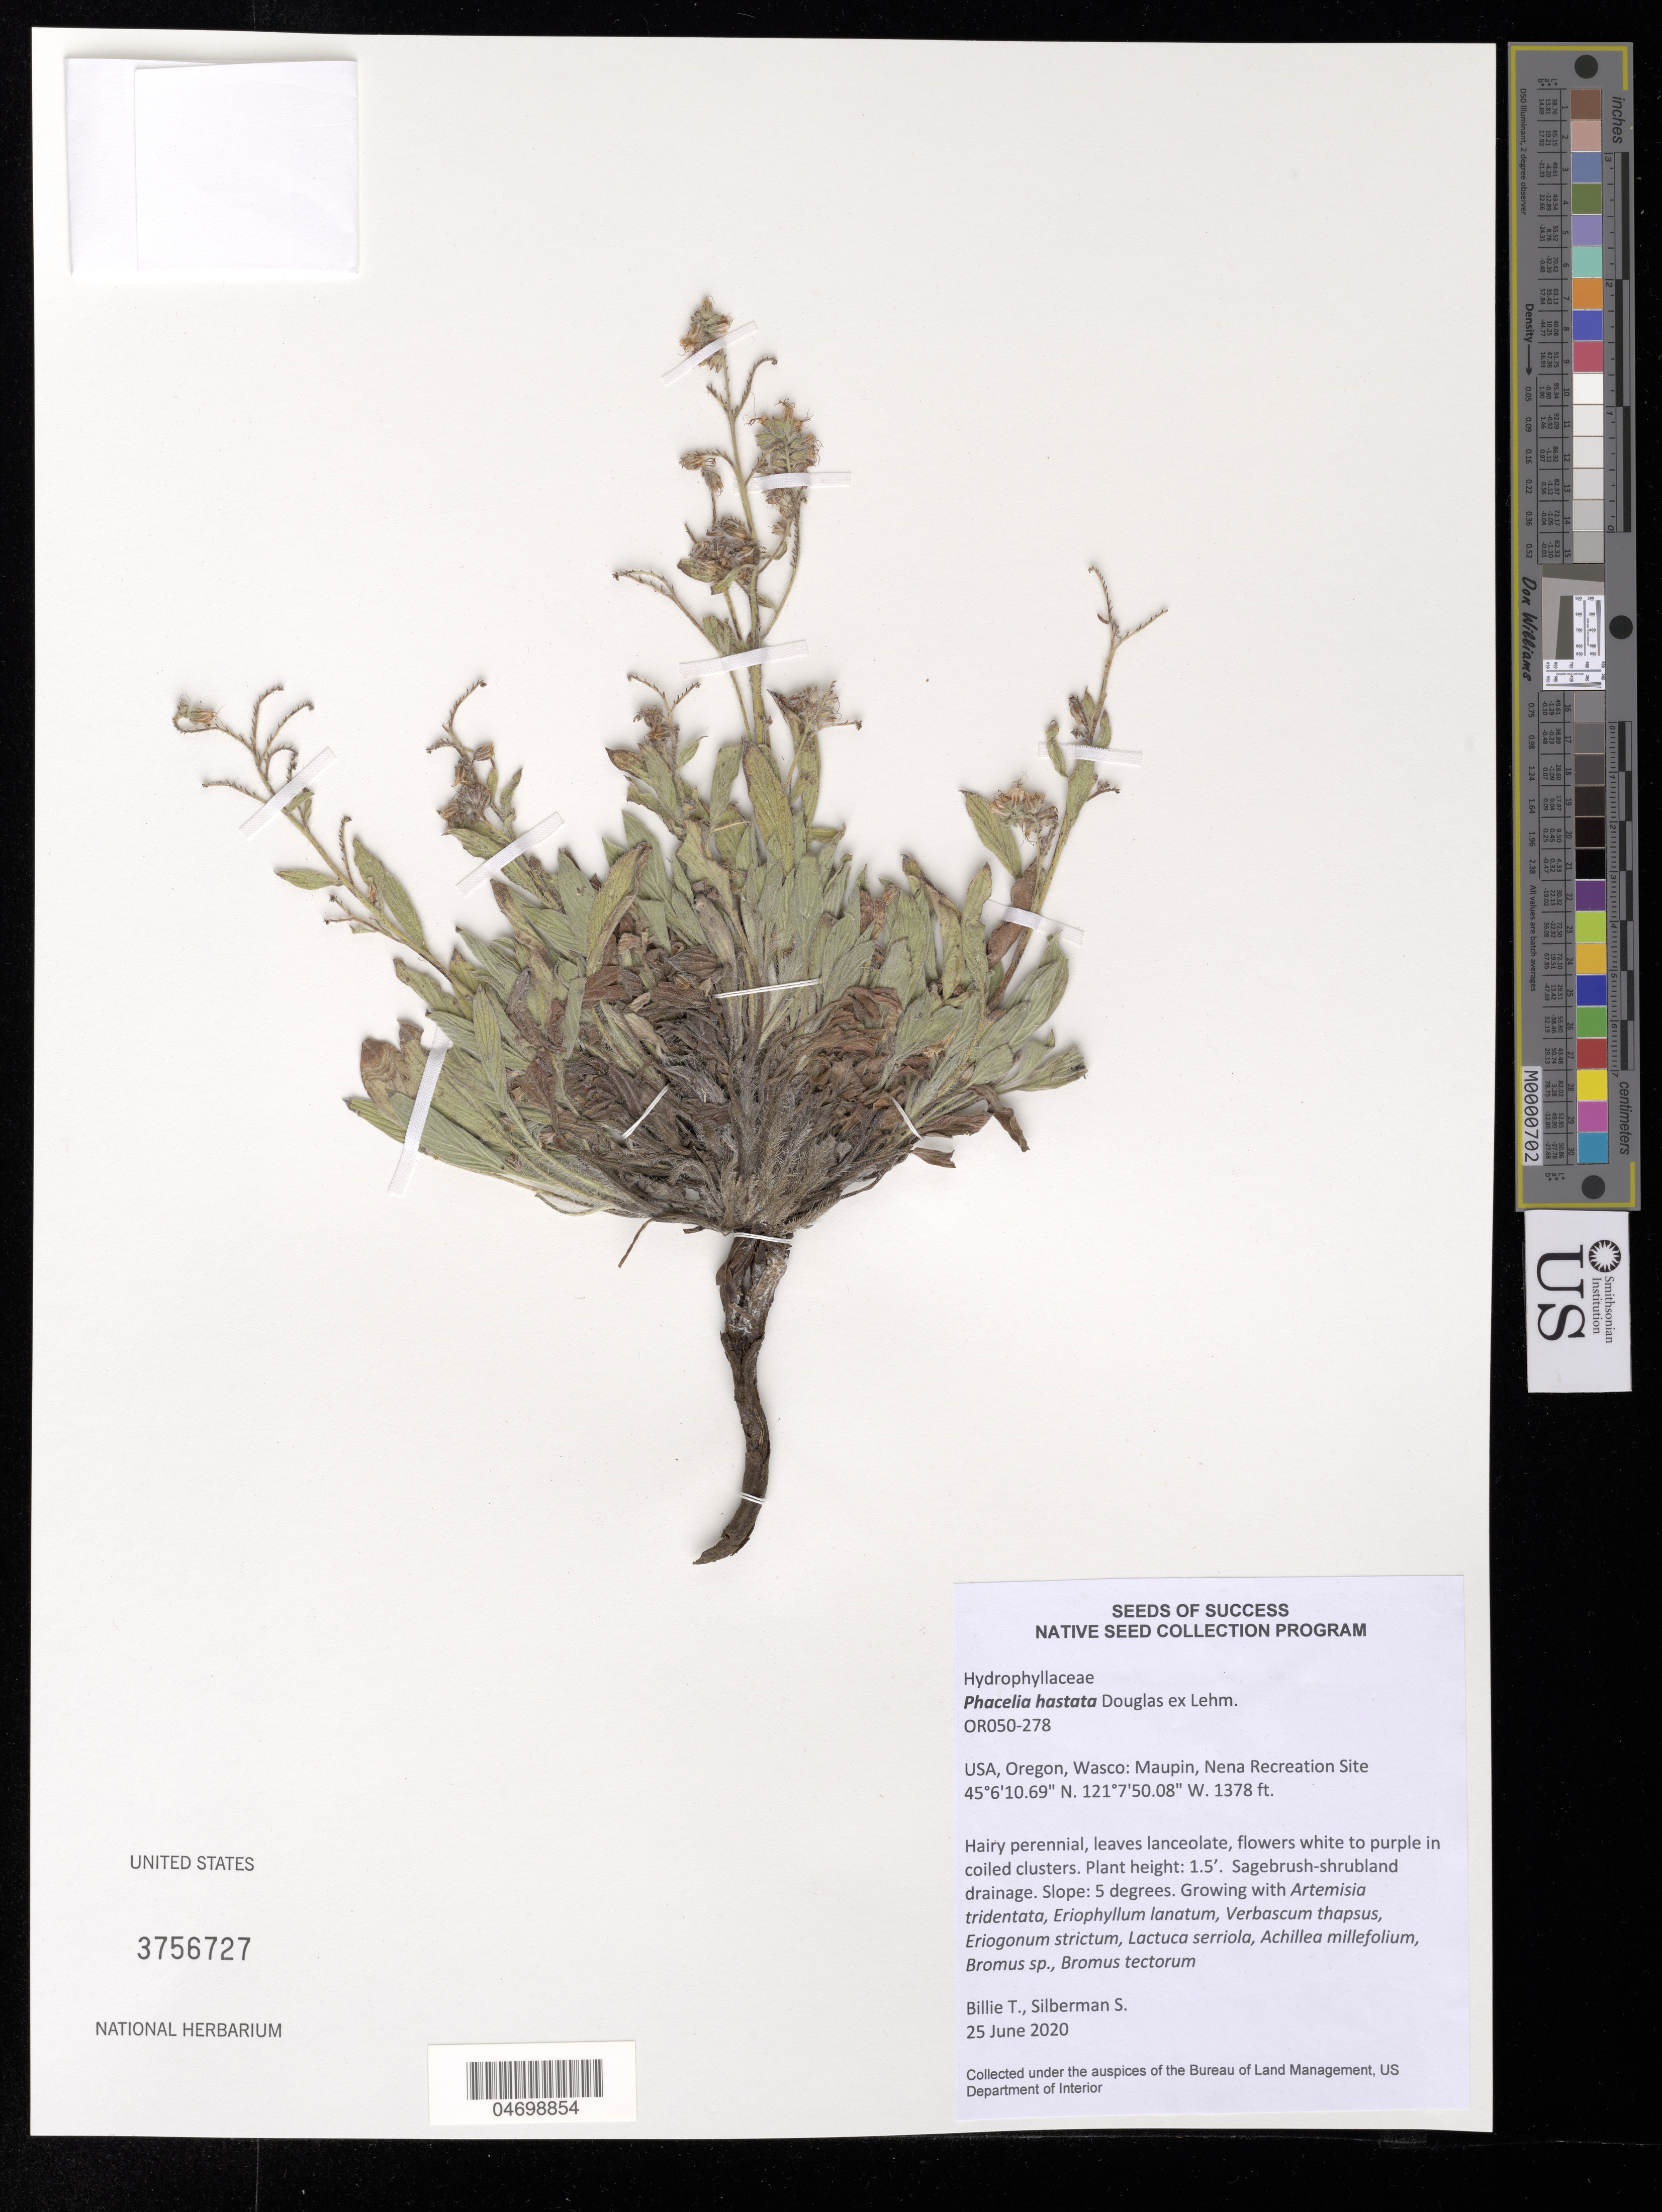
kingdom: Plantae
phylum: Tracheophyta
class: Magnoliopsida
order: Boraginales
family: Hydrophyllaceae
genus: Phacelia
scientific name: Phacelia hastata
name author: Douglas ex Lehm.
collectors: T. Billie & S. Silberman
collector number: OR050-278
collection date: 2020-06-25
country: United States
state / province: Oregon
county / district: Wasco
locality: Maupin, Nena Site.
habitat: Sagebrush-shrubland drainage. With Artemisia tridentata, Lactuca serriola, Bronus sp., etc.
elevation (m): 420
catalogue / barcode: US 3756727